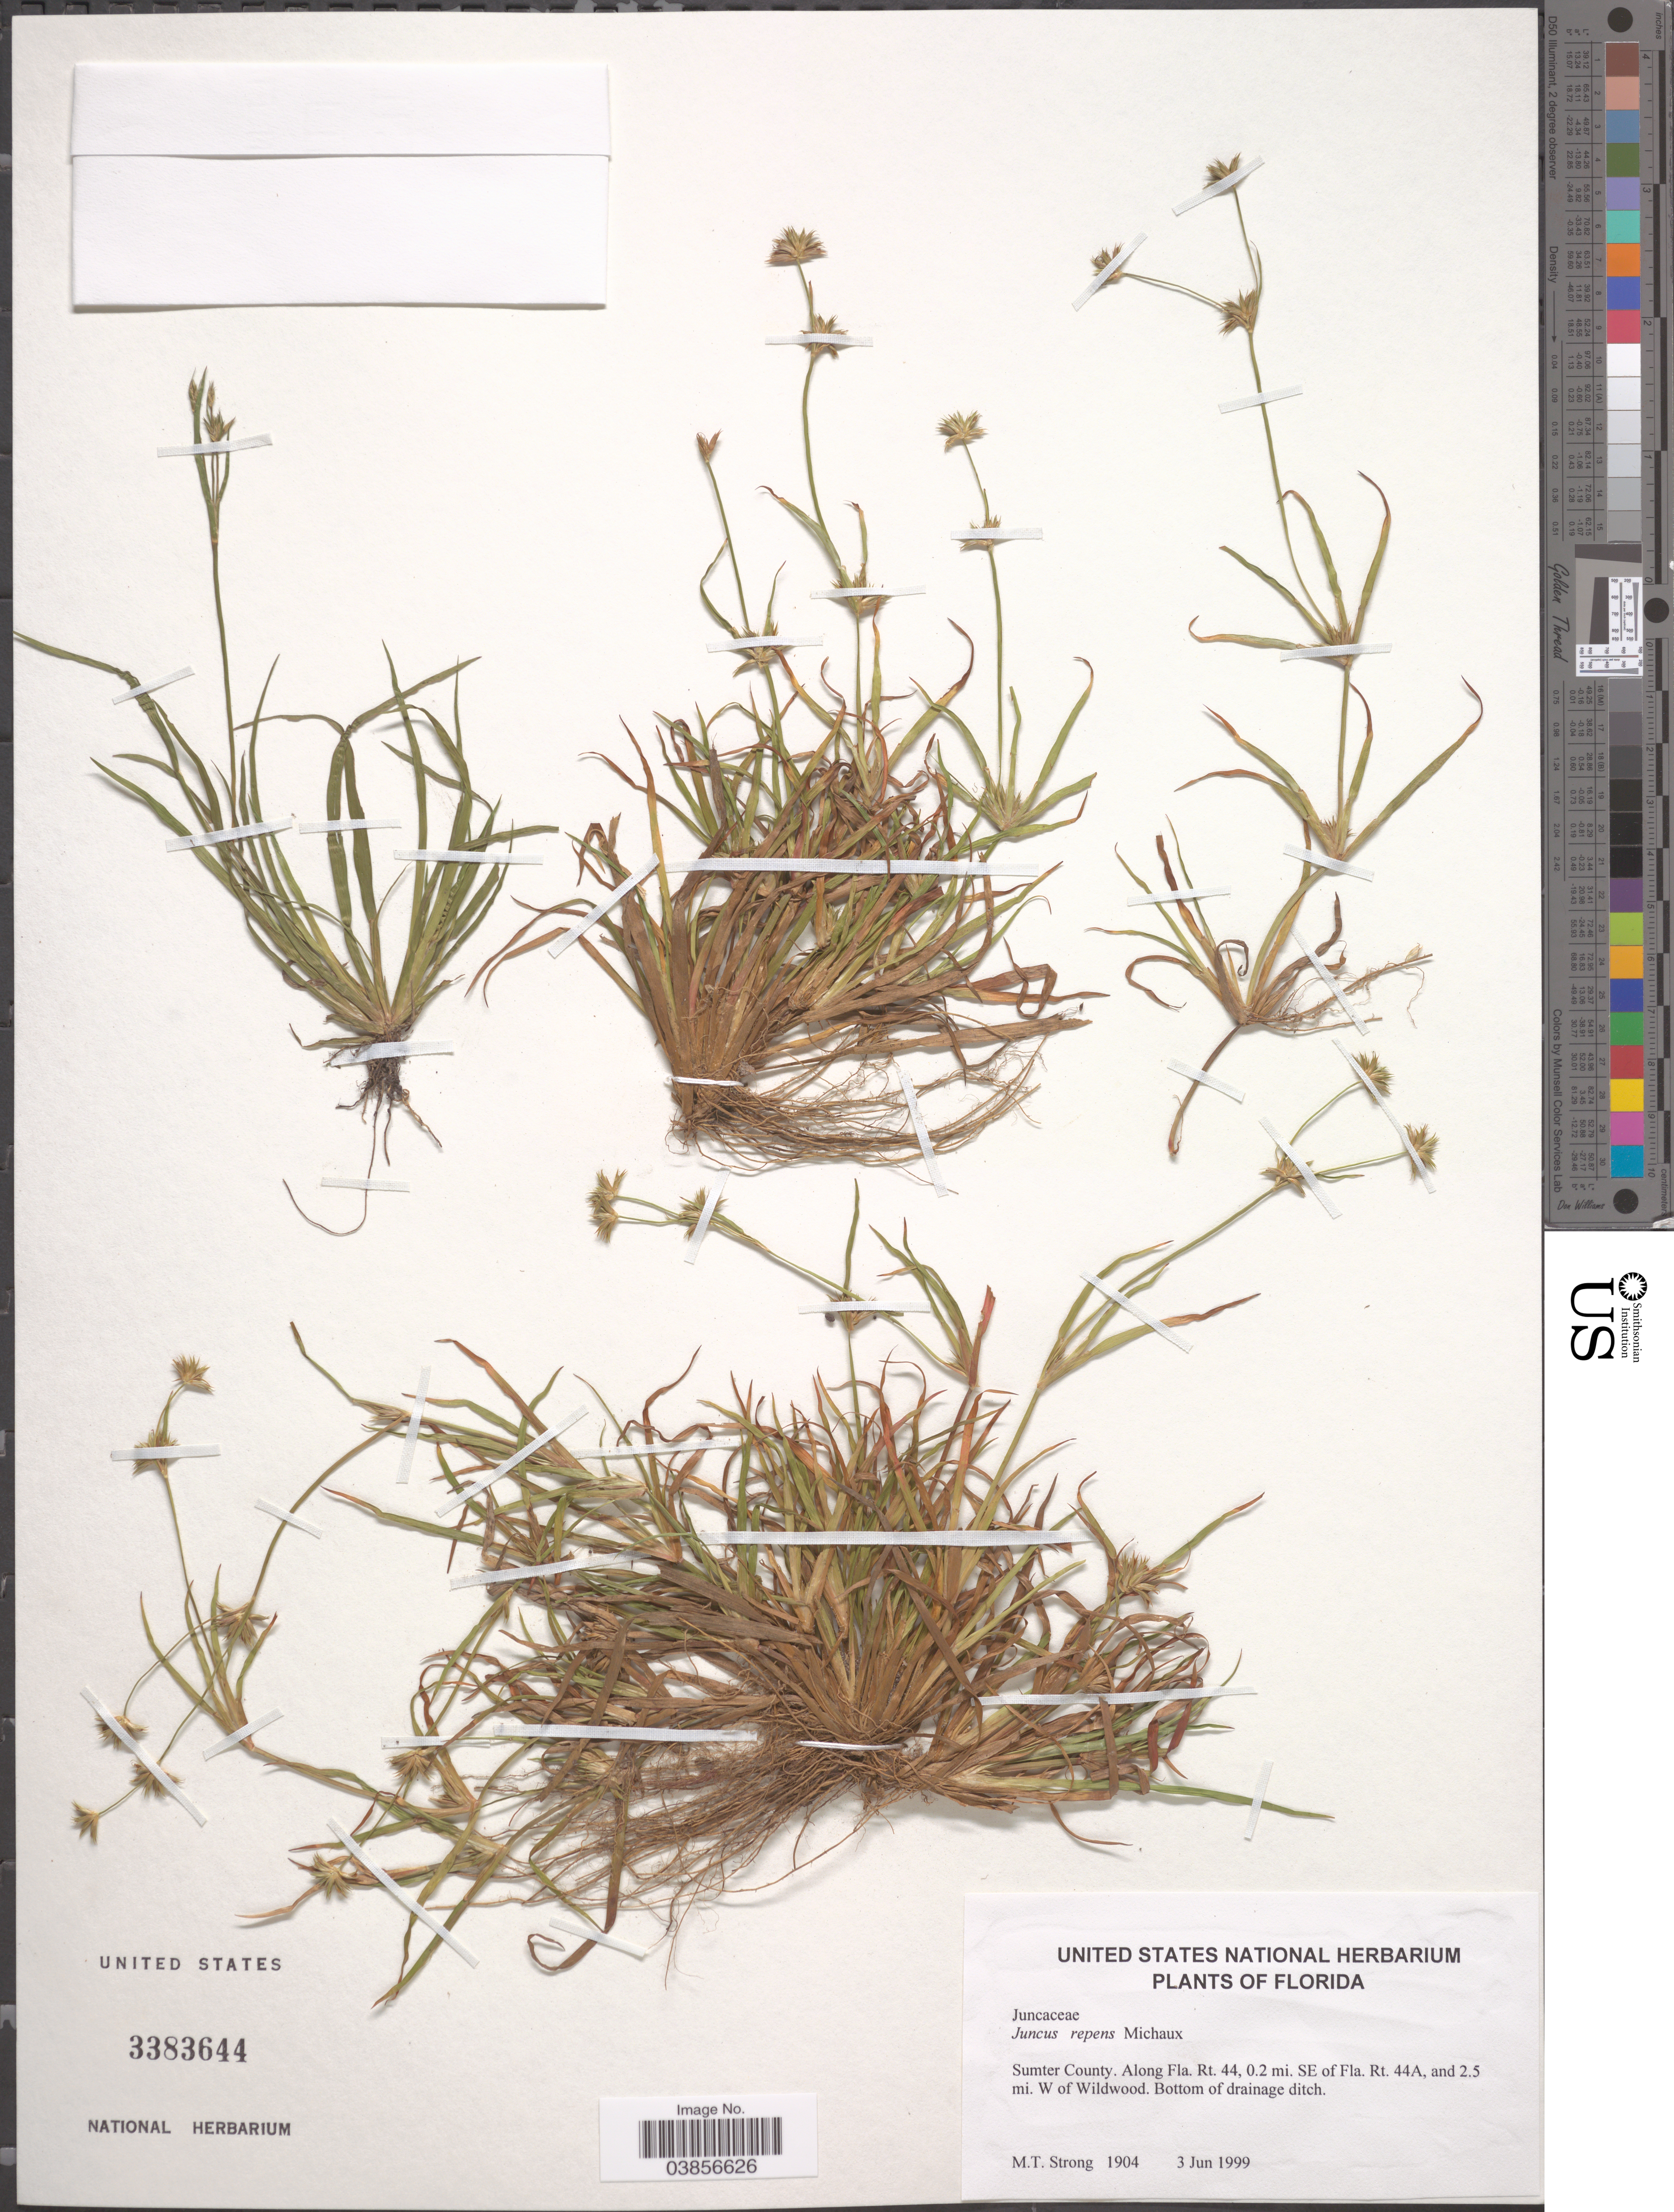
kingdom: Plantae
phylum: Tracheophyta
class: Liliopsida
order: Poales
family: Juncaceae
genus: Juncus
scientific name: Juncus repens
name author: Michx.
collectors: M. T. Strong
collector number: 1904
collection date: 1999-06-03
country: United States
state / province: Florida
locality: Sumter County. Along Fla. Rt. 44, 0.2 mi. SE of Fla. Rt. 44A, and 2.5 mi. W of Wildwood.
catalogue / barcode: US 3383644